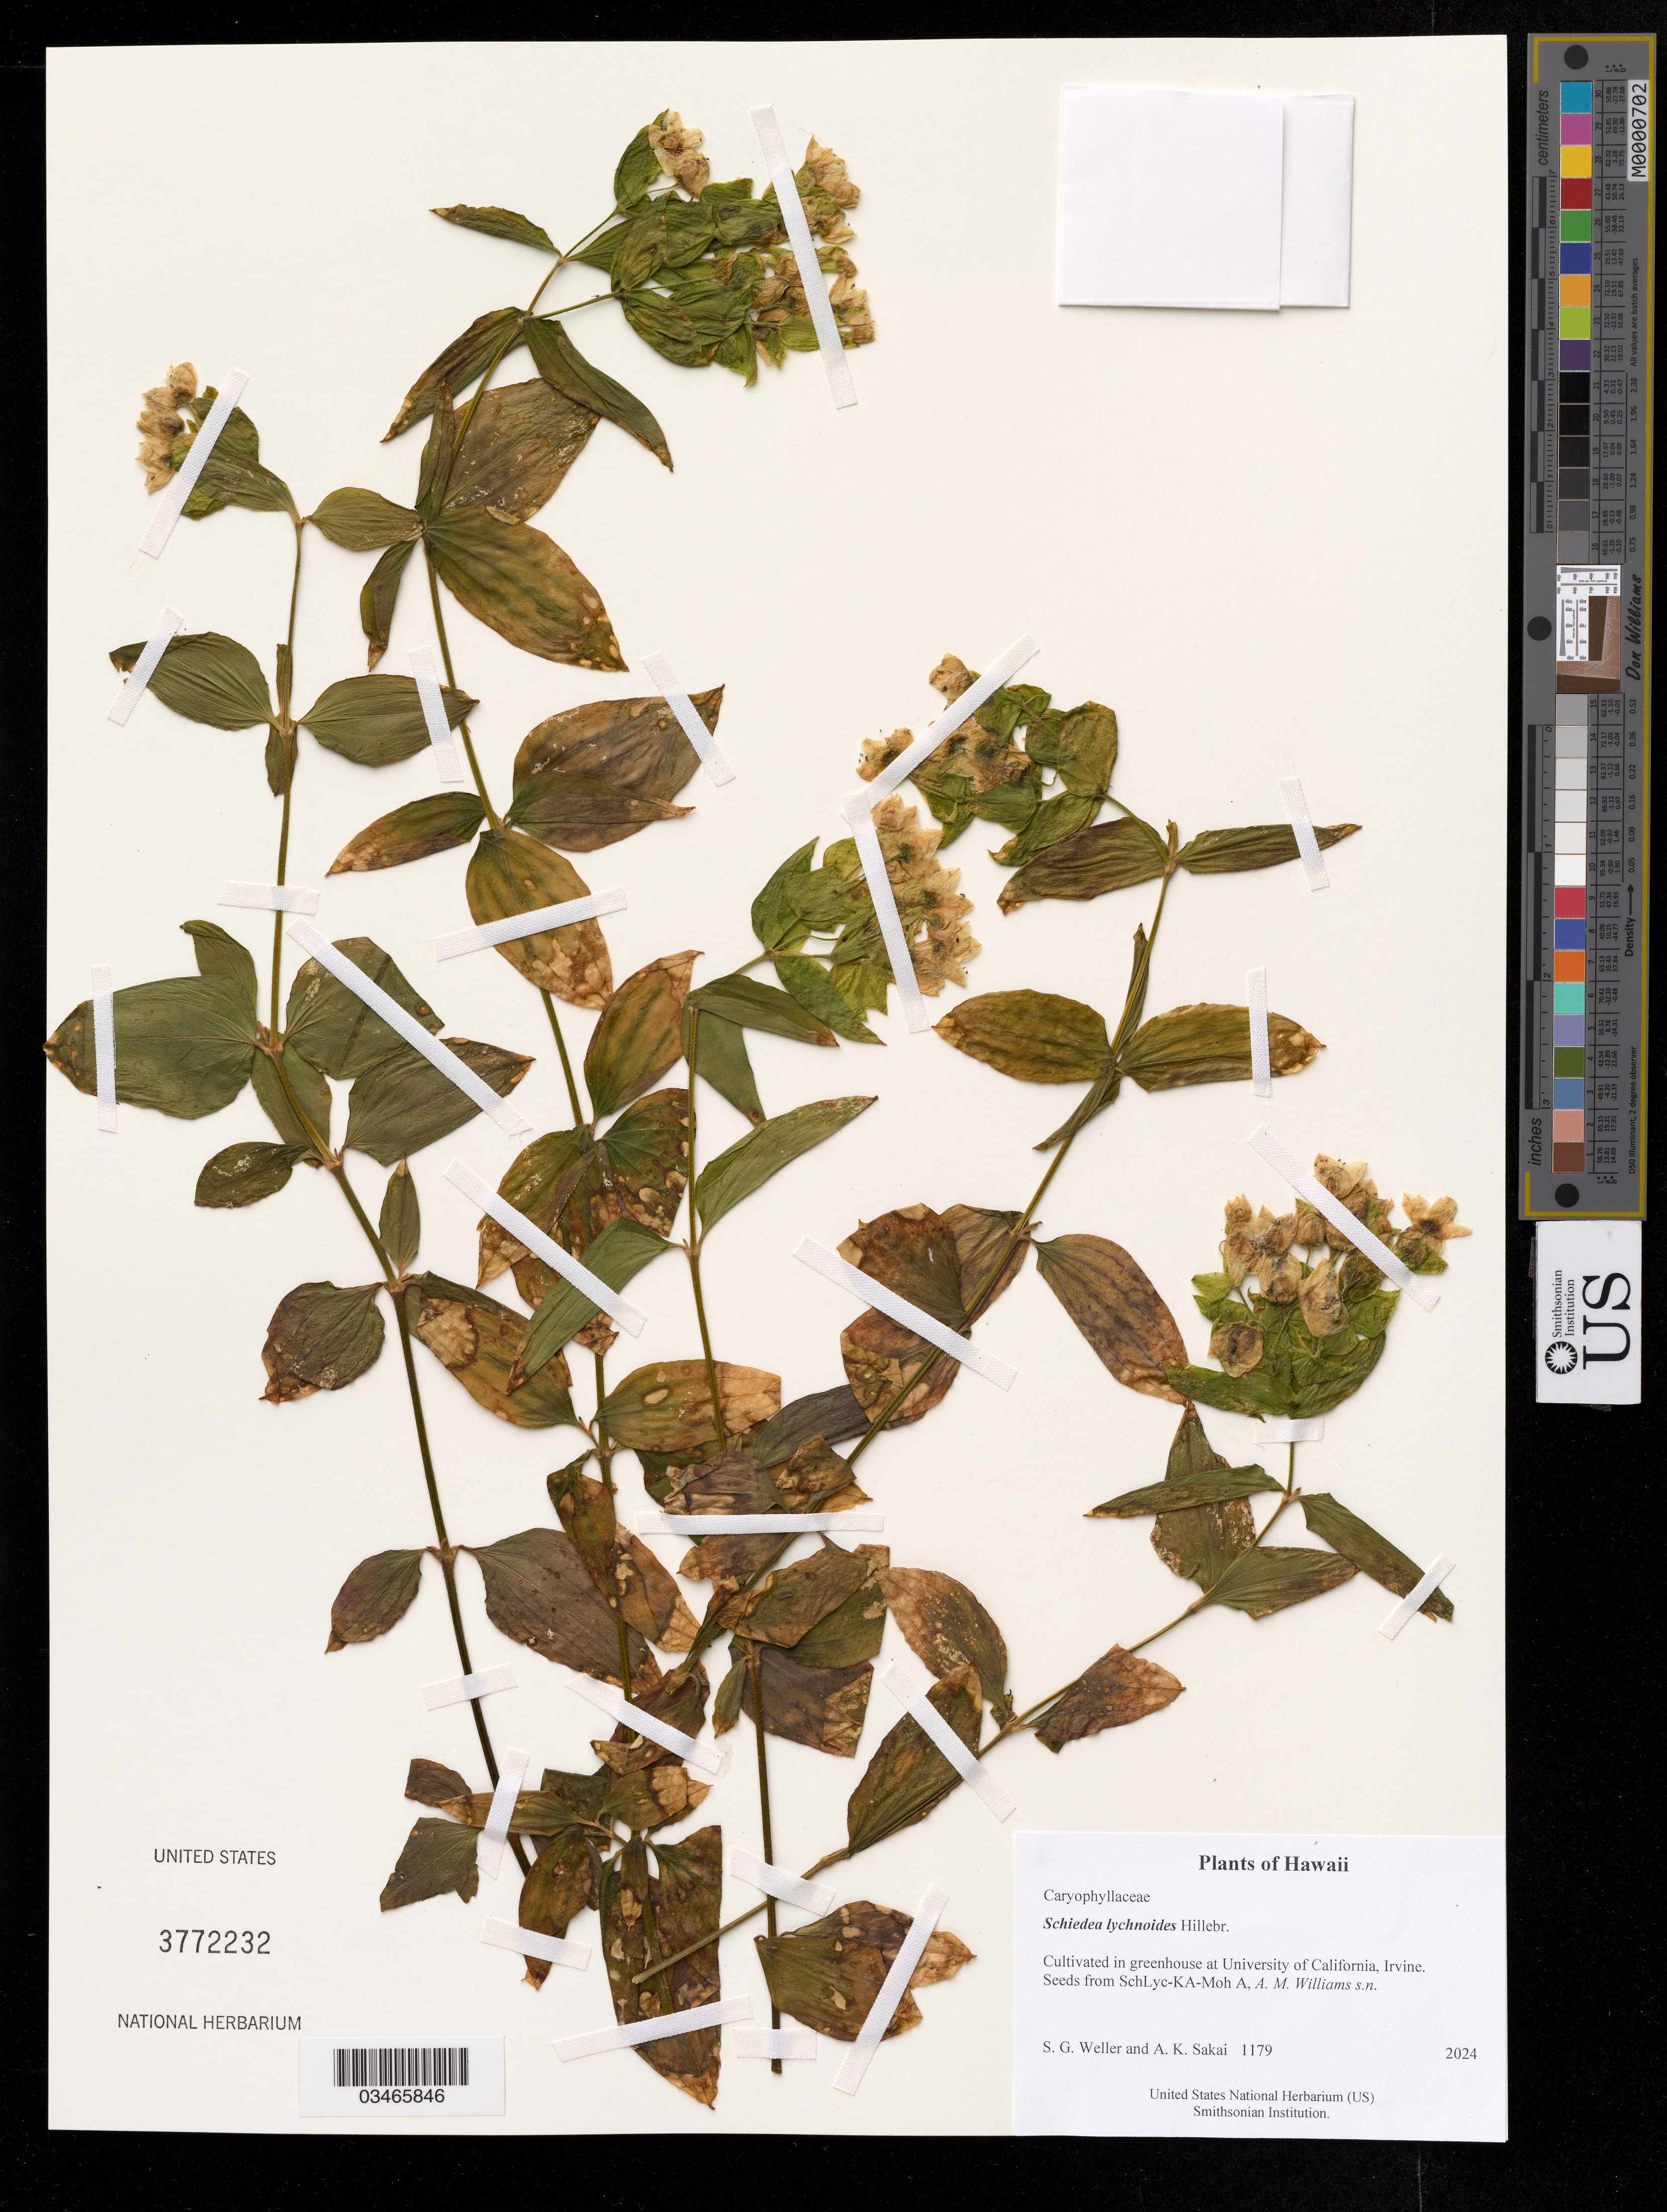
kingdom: Plantae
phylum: Tracheophyta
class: Magnoliopsida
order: Caryophyllales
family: Caryophyllaceae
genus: Schiedea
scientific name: Schiedea lychnoides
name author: Hillebr.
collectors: S. G. Weller & A. Sakai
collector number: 1179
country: United States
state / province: California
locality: Cultivated in greenhouse at University of California, Irvine.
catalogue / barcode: US 3772232